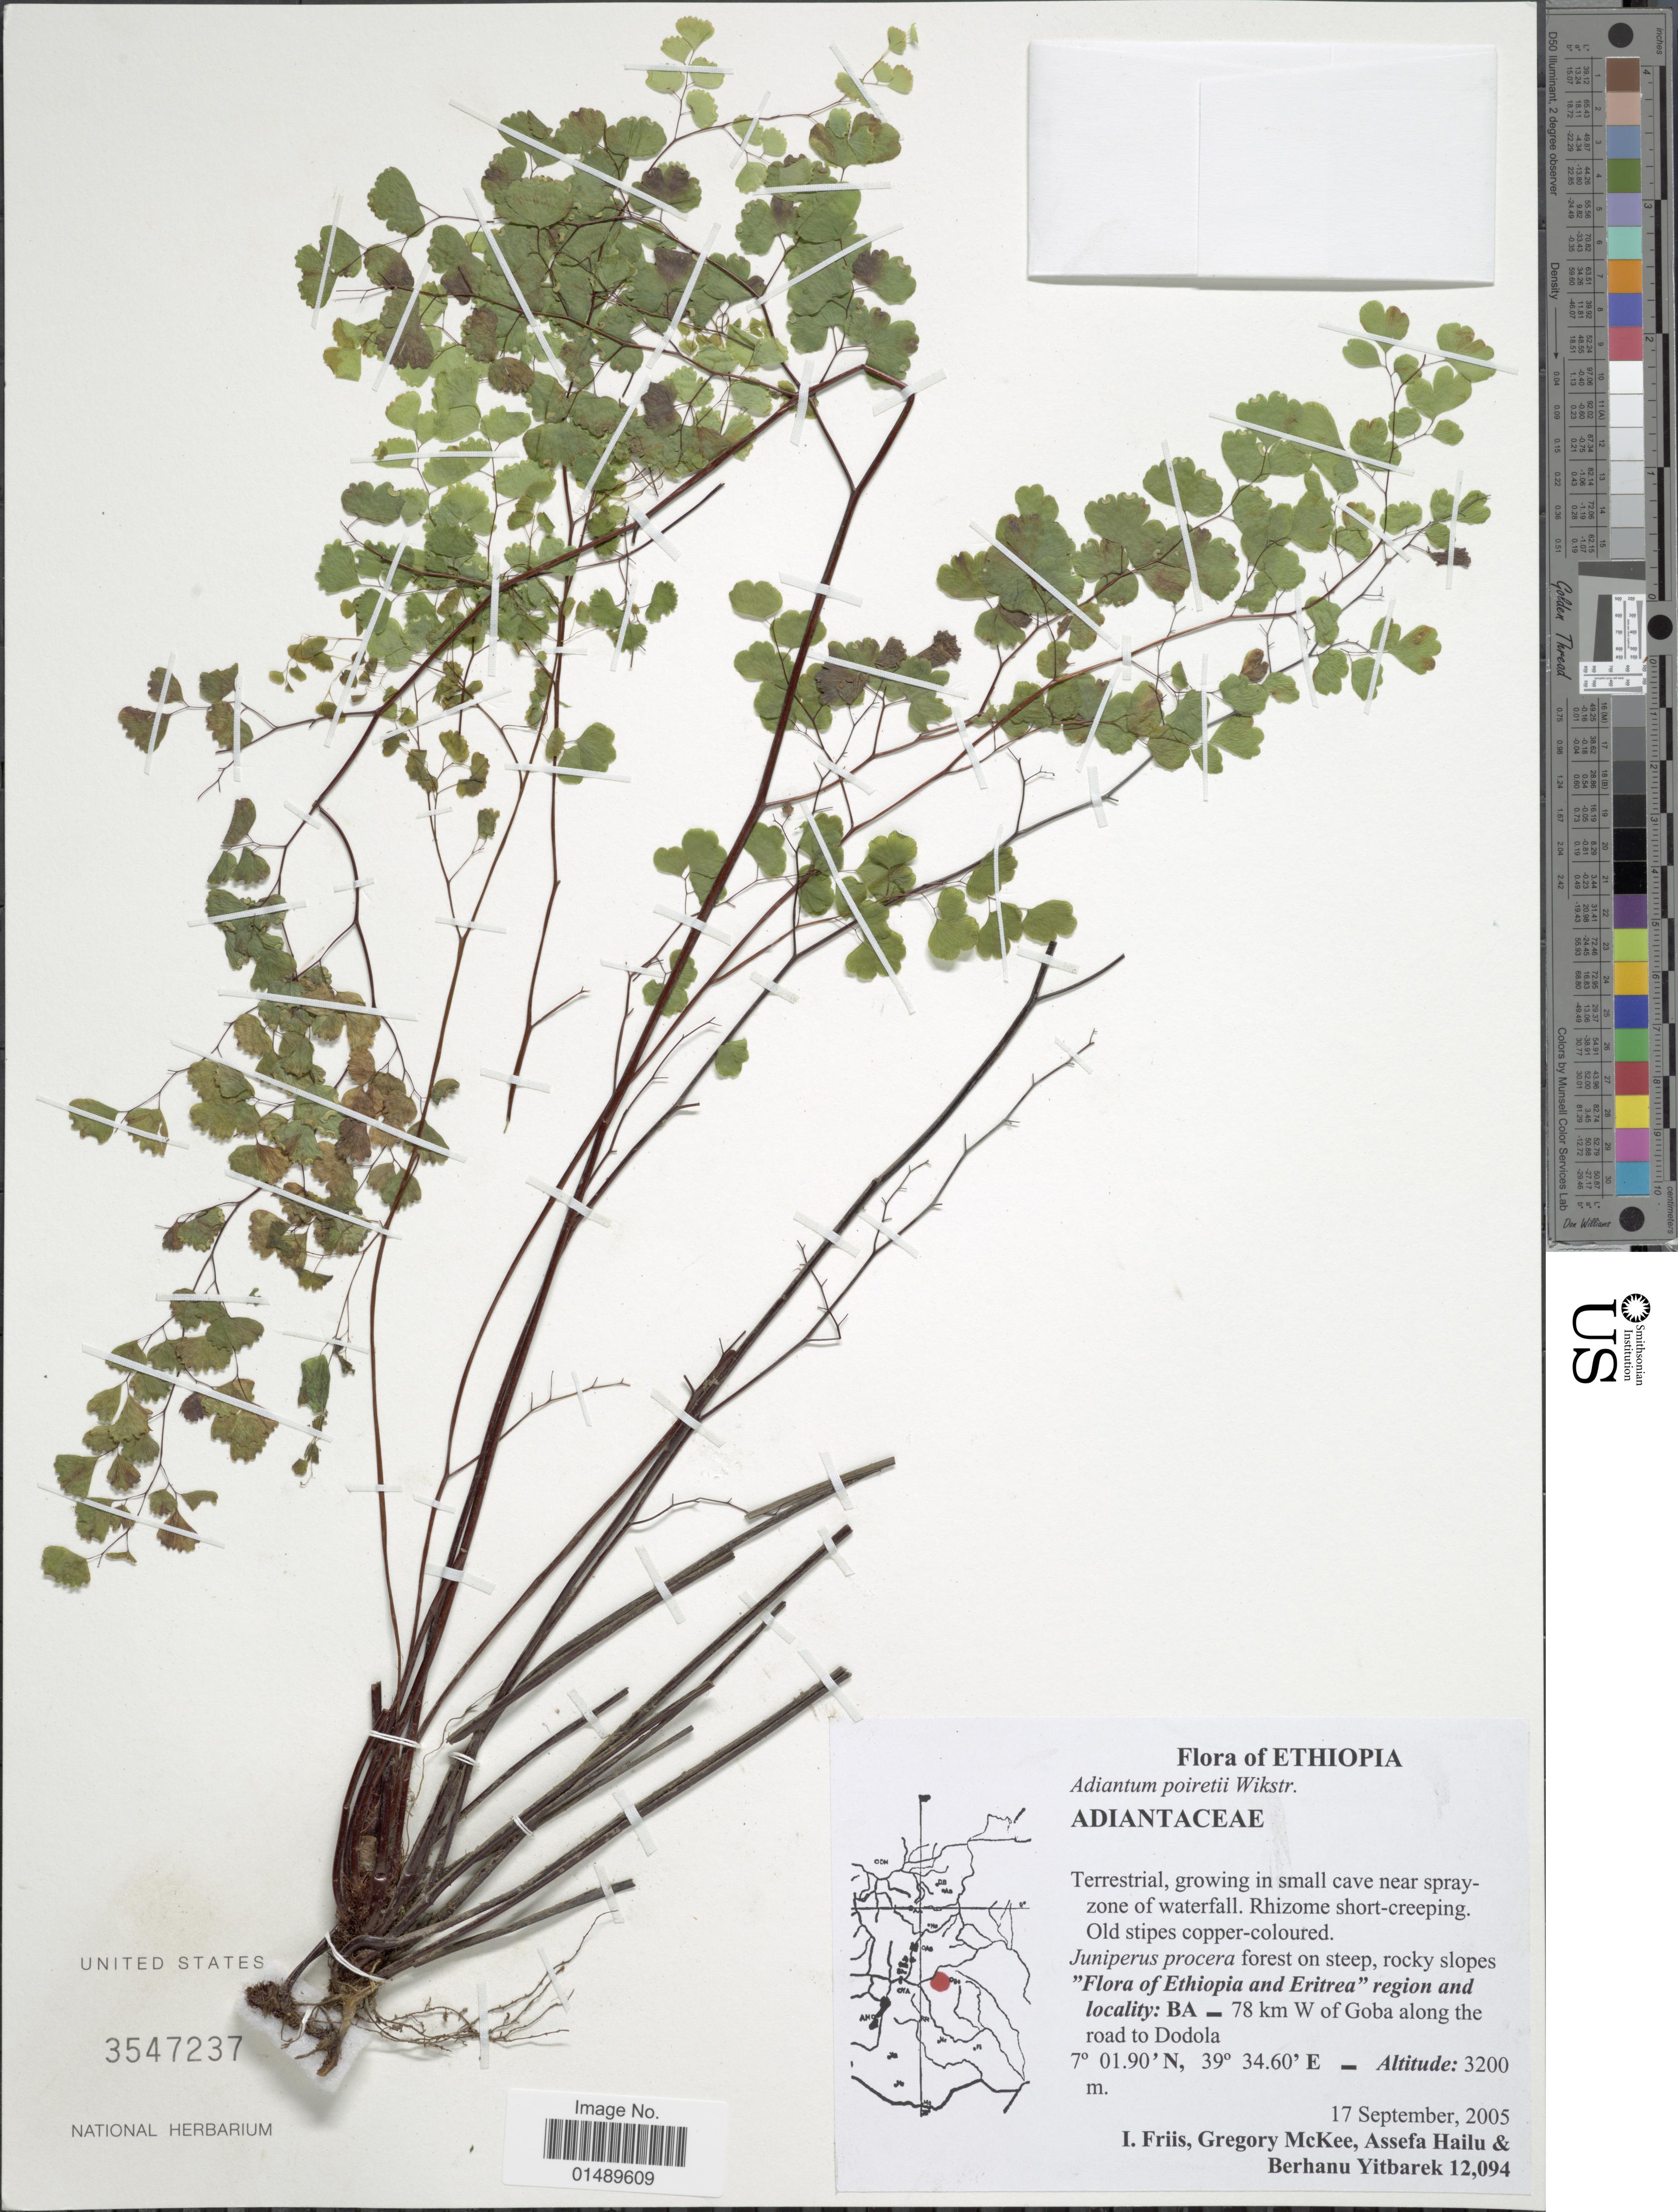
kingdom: Plantae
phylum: Tracheophyta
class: Polypodiopsida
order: Polypodiales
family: Pteridaceae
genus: Adiantum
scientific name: Adiantum poiretii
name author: Wikstr.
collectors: I. Friis, G. S. McKee, A. Hailu & B. Yitbarek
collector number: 12094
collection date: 2005-09-17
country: Ethiopia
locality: Ethiopia and Eritrea, region and locality: BA - 78 km W of Goba along the road to Dodola.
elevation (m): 3200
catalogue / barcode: US 3547237